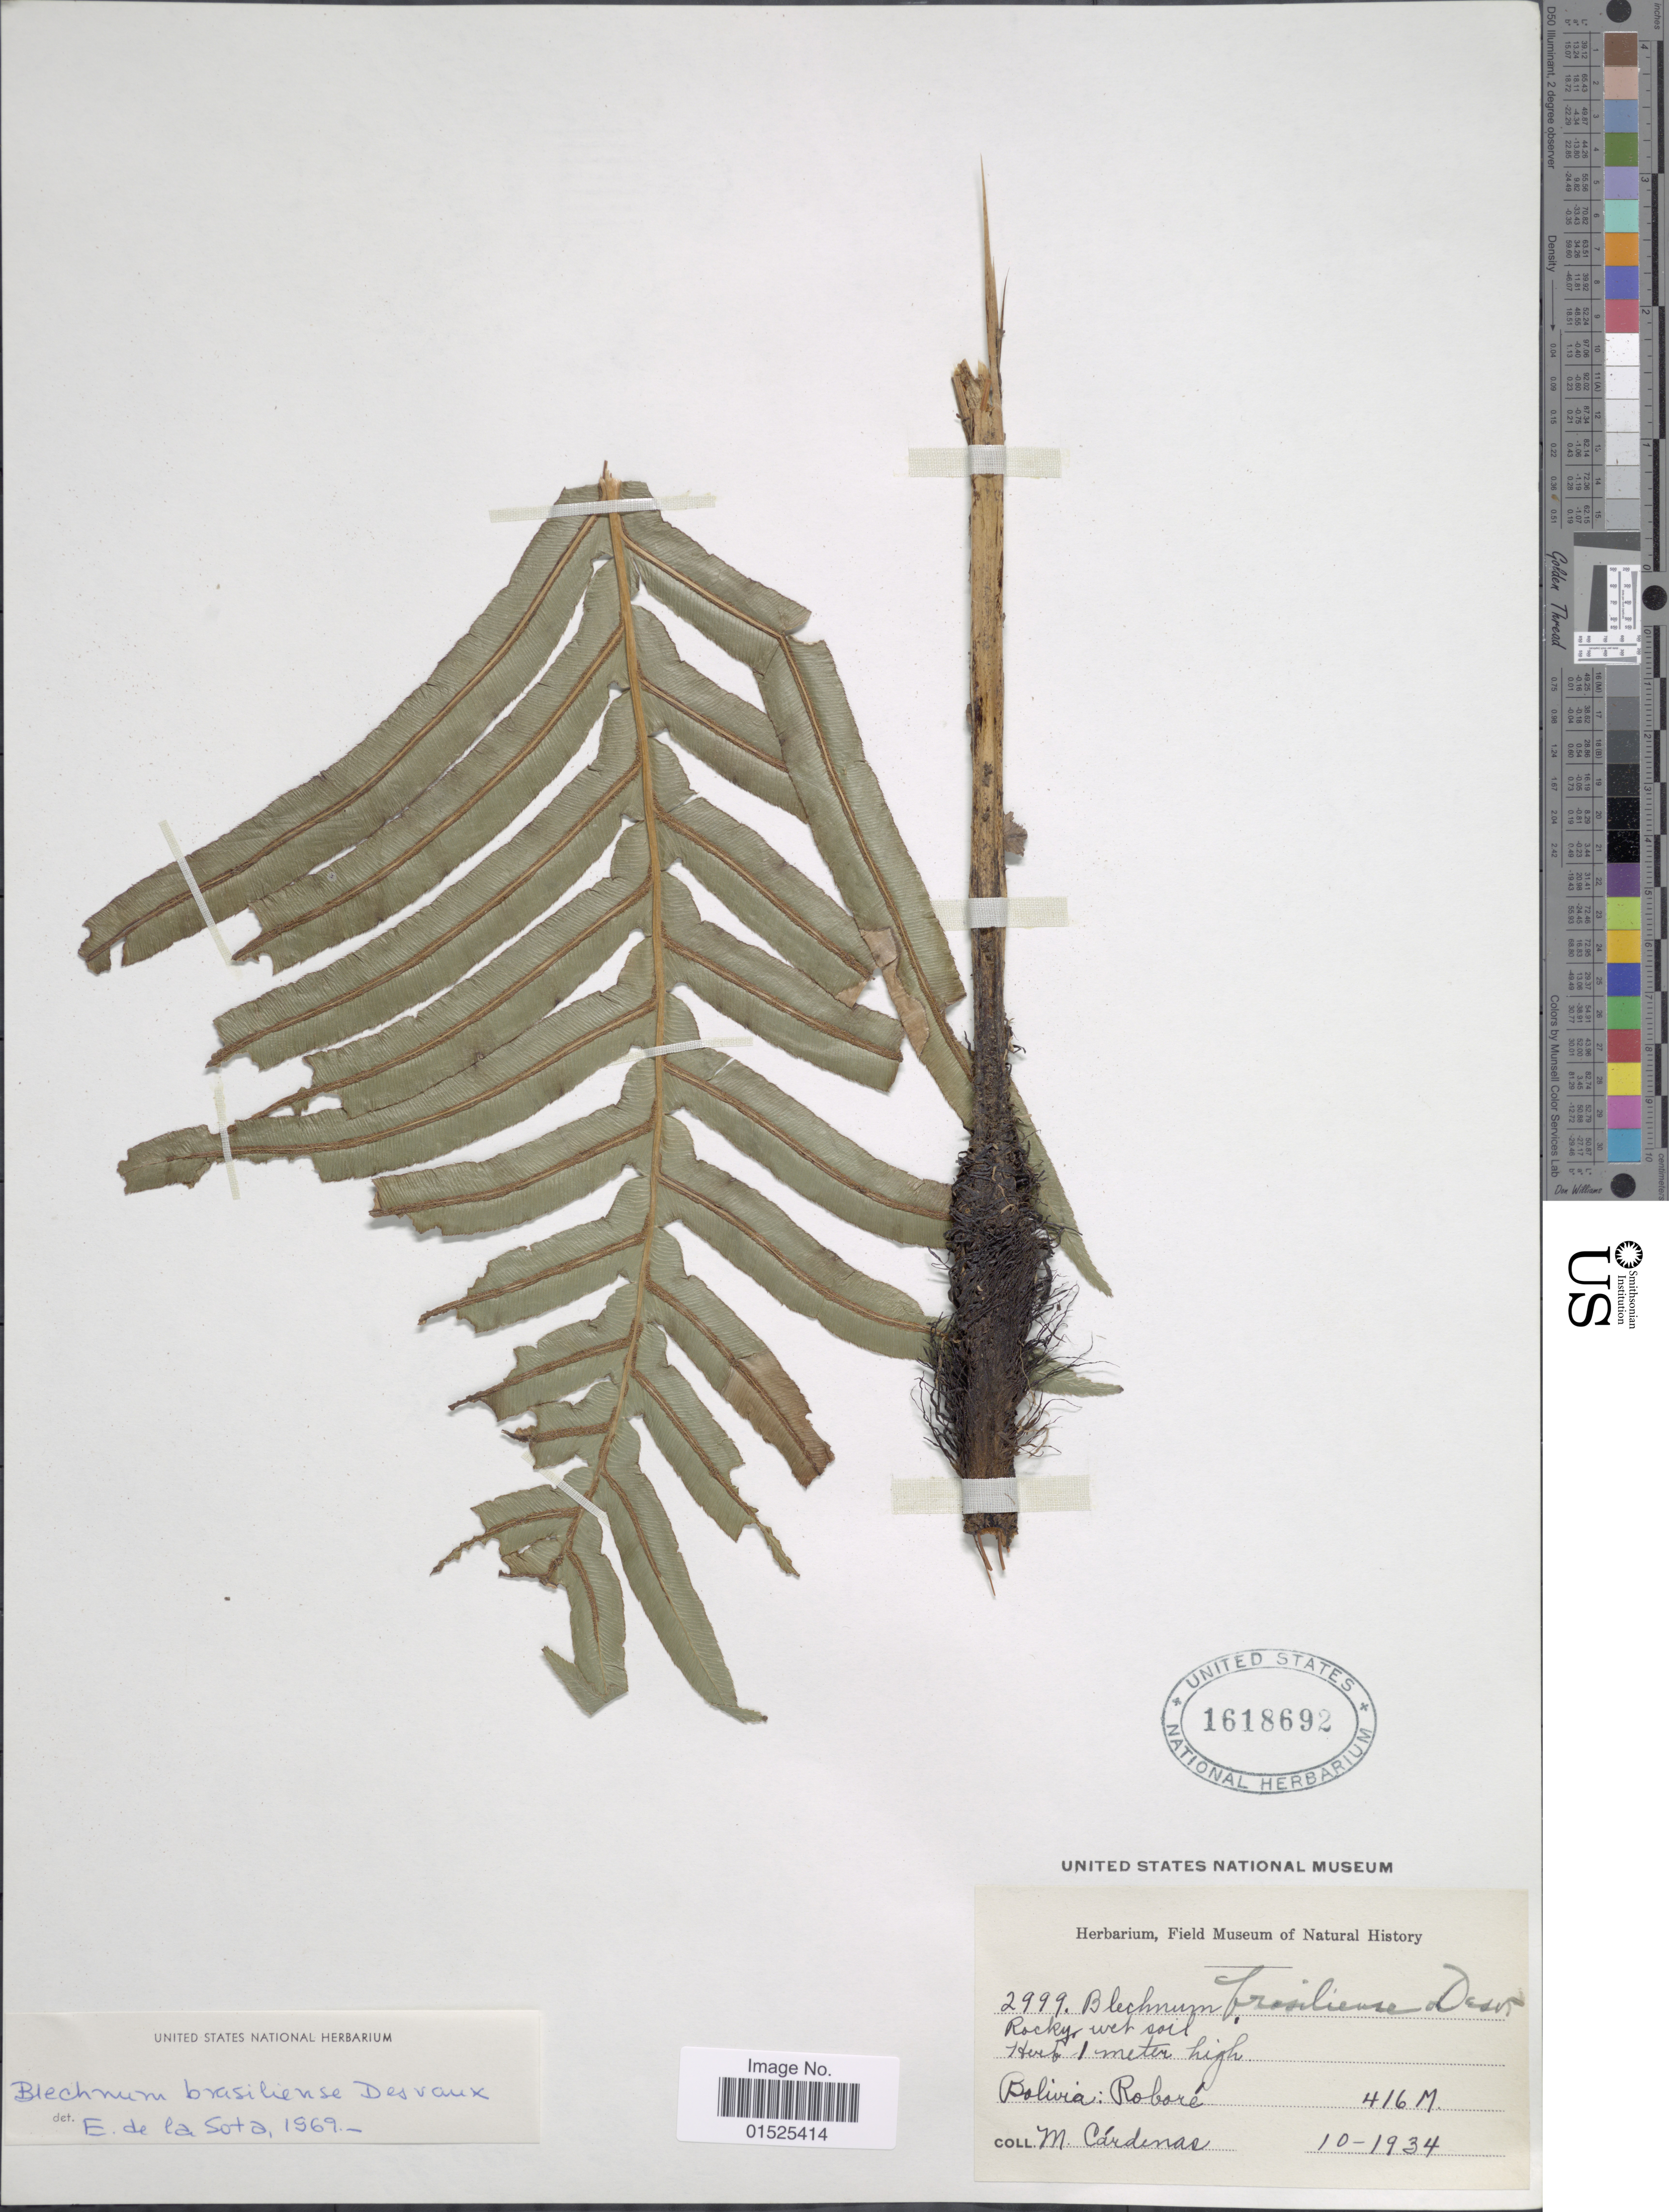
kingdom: Plantae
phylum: Tracheophyta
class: Polypodiopsida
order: Polypodiales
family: Blechnaceae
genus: Blechnum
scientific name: Blechnum brasiliense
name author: Desv.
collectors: M. Cárdenas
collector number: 2999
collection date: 1934-10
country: Bolivia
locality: Roboré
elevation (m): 416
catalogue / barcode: US 1618692